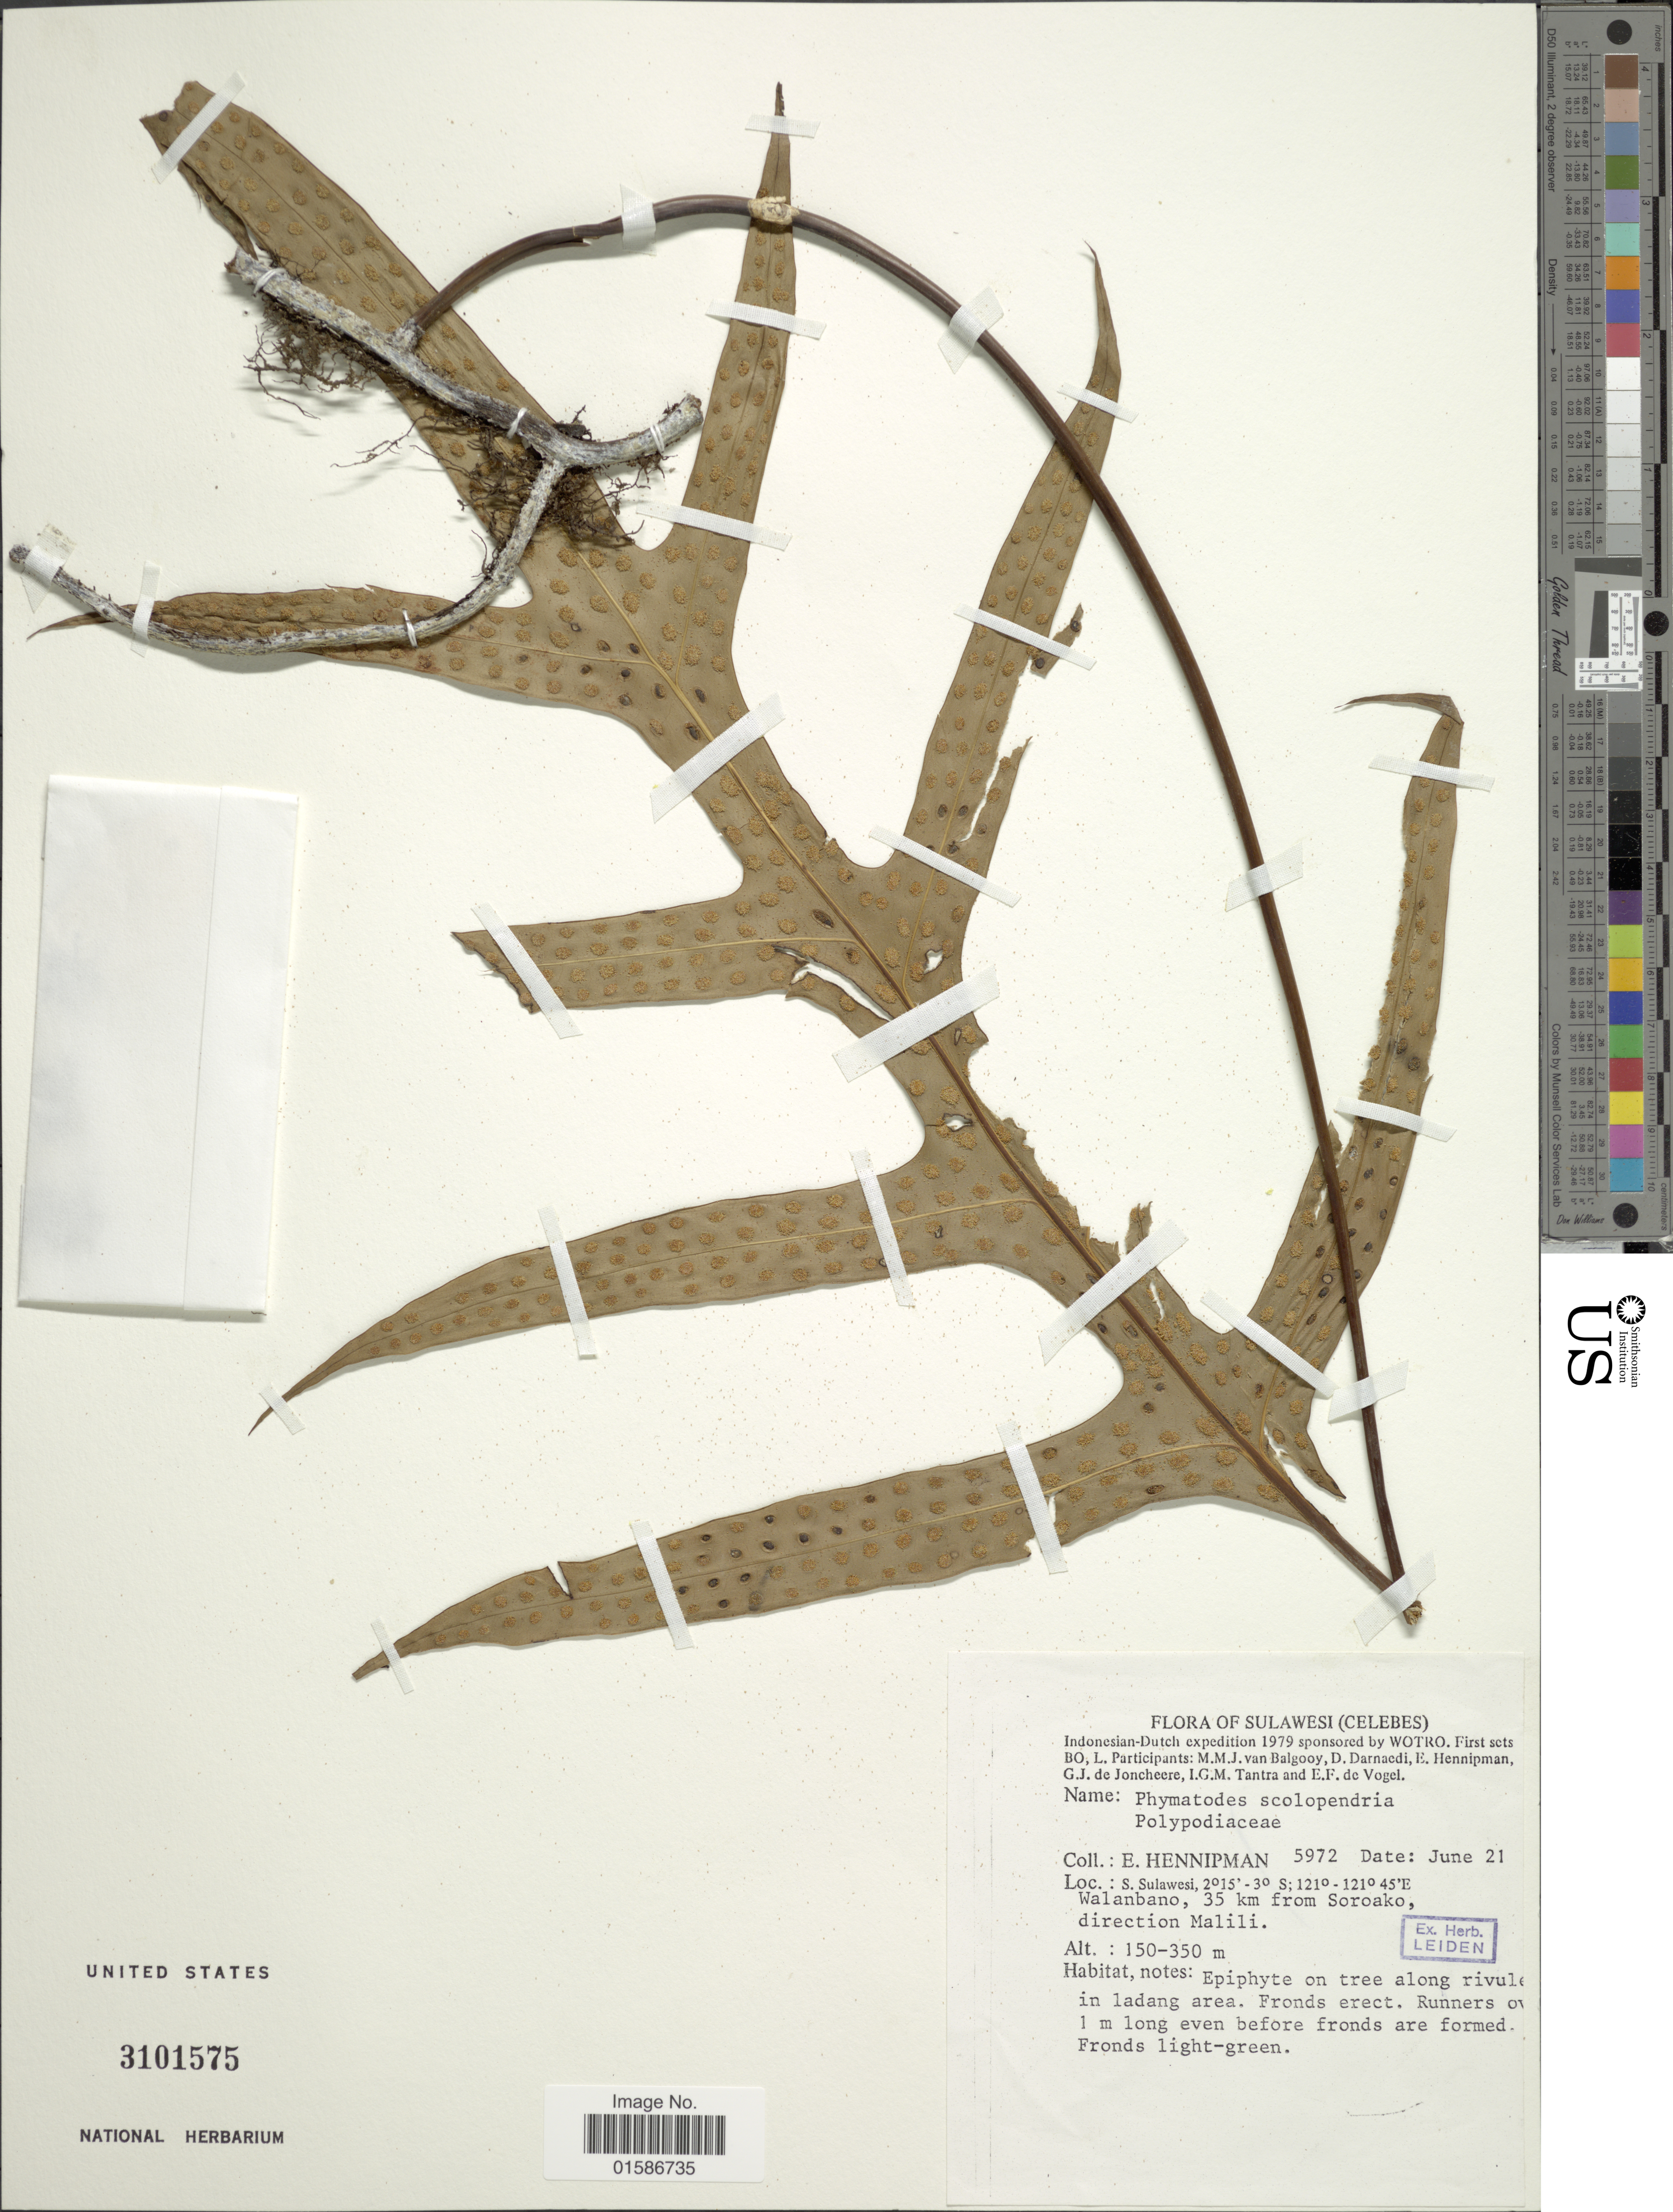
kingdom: Plantae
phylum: Tracheophyta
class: Polypodiopsida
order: Polypodiales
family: Polypodiaceae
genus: Microsorum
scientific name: Microsorum scolopendria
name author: (Burm. f.) Copel.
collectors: E. Hennipman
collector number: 5972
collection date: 1979-06-21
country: Indonesia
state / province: Sulawesi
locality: (Celebes) C. Sulawesi, Walanbano, 35 km from Soroako, direction Malili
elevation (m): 150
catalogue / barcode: US 3101575